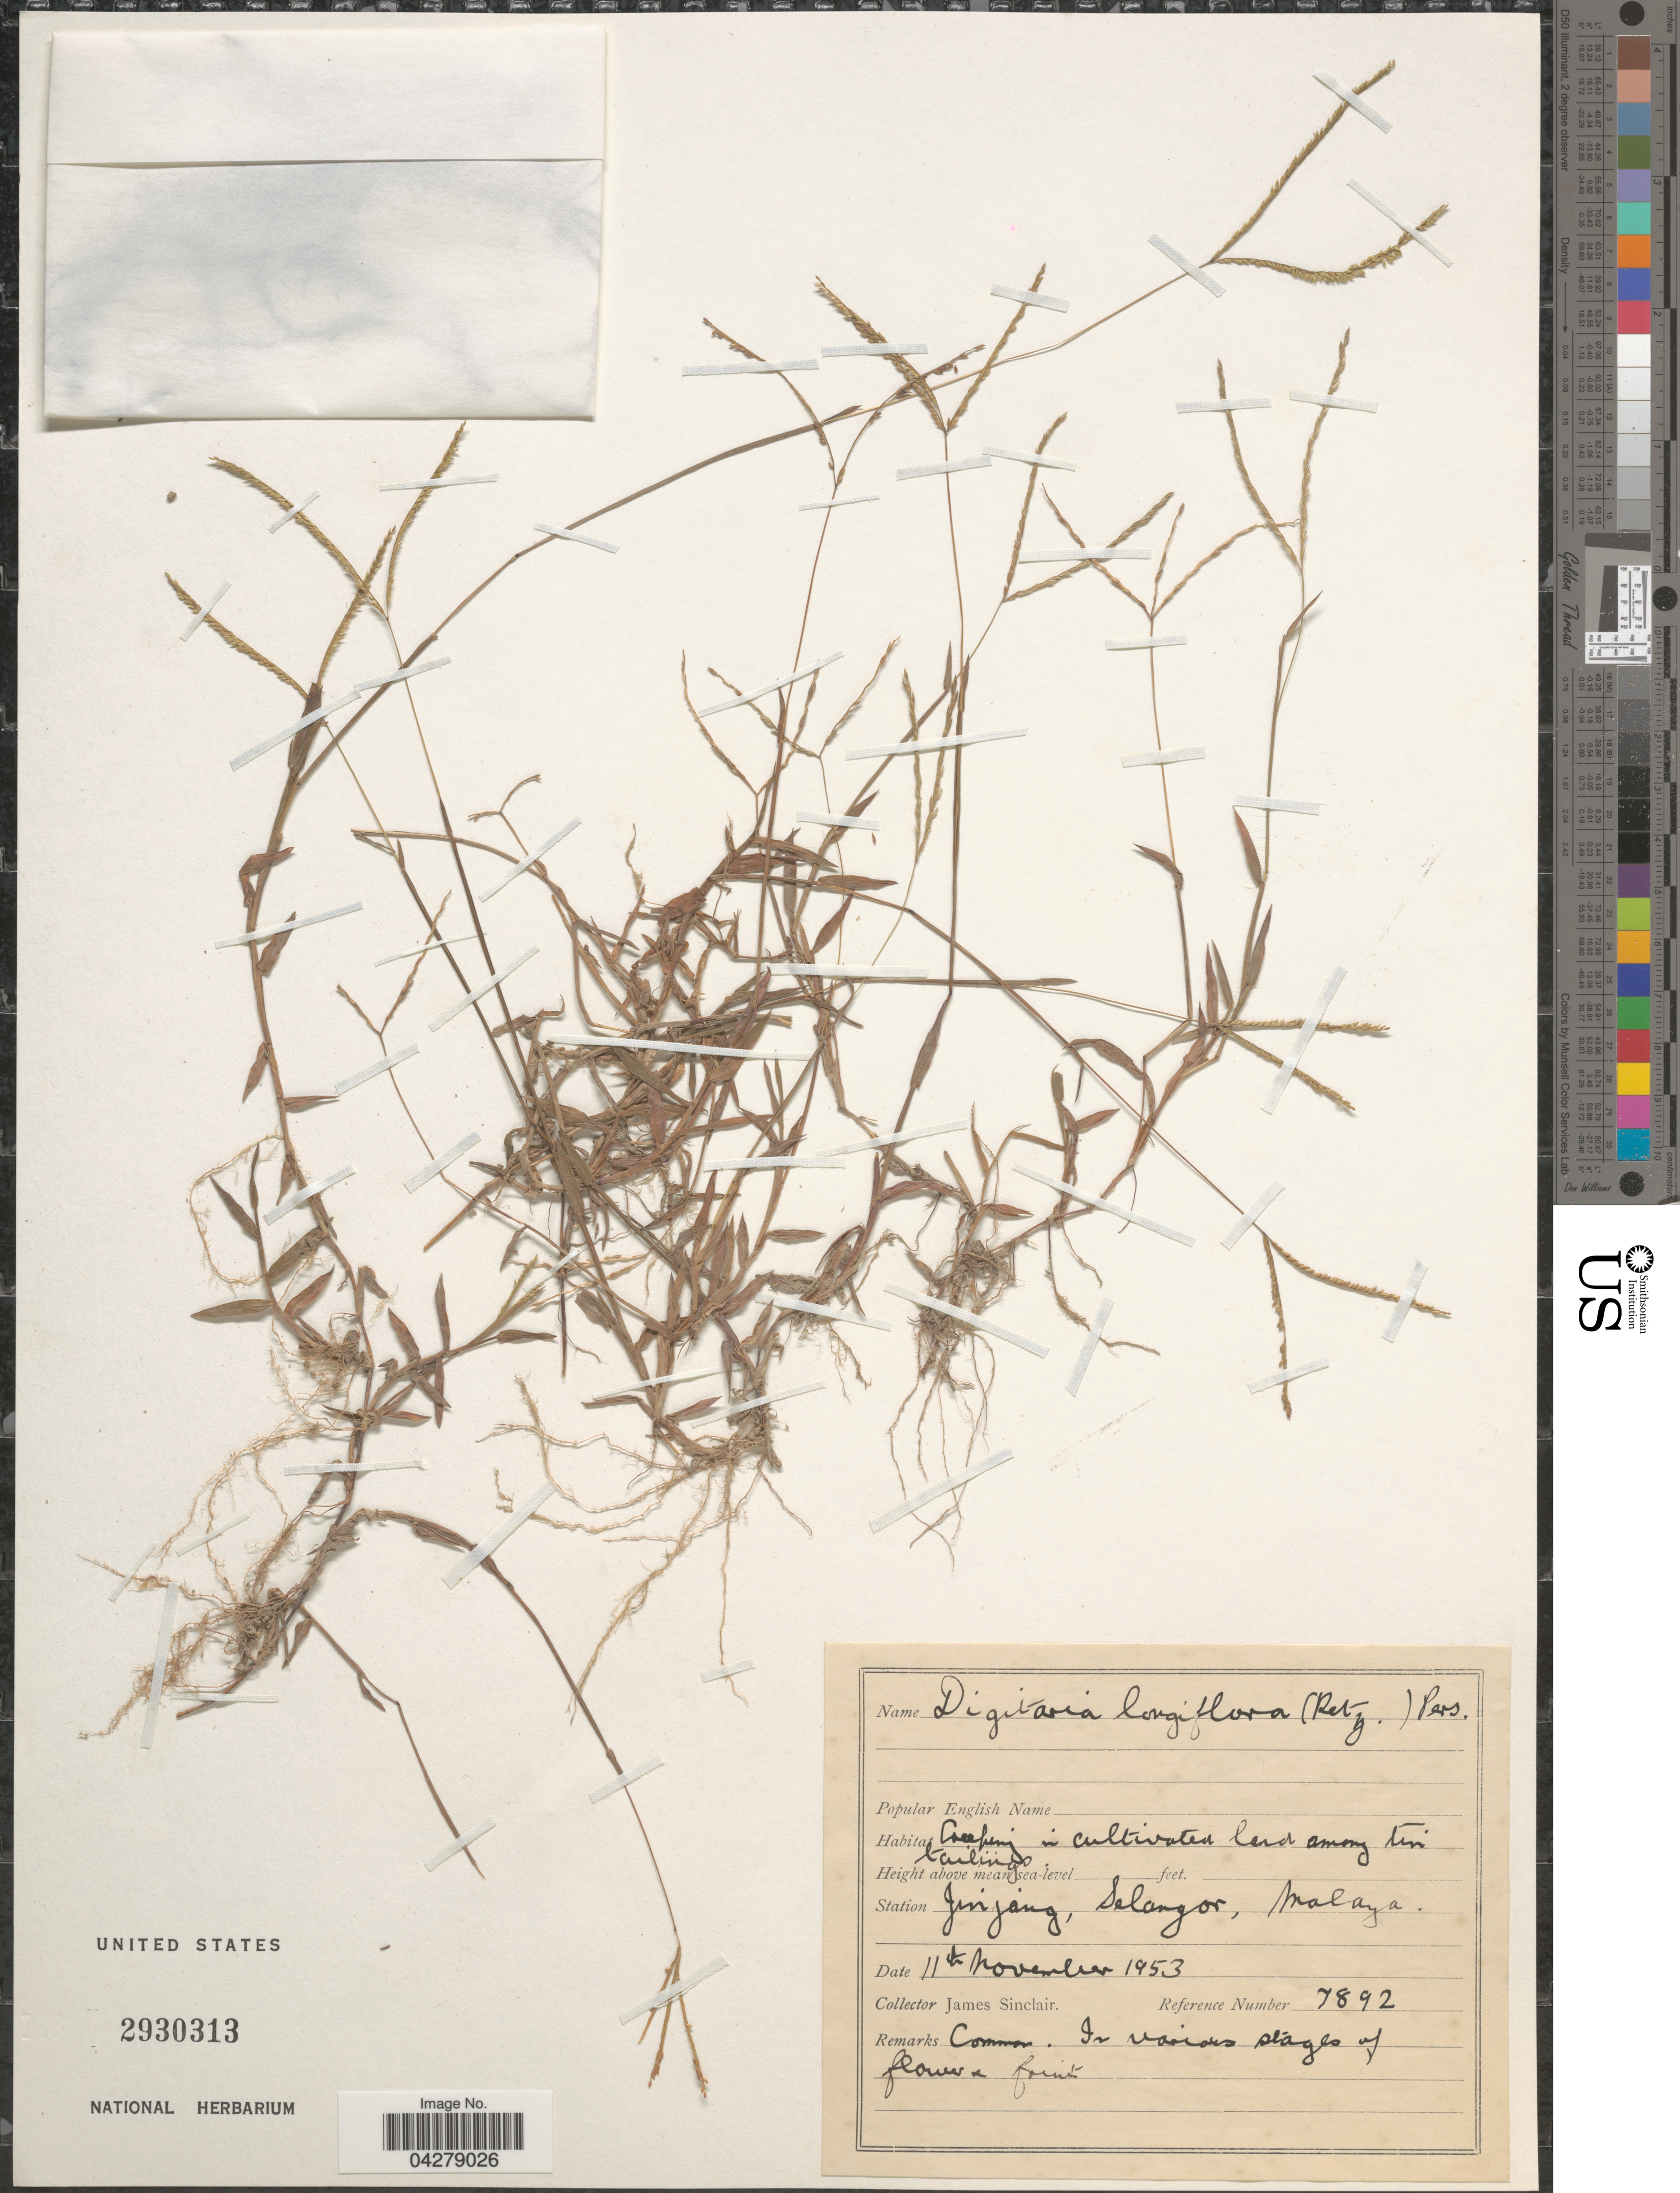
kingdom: Plantae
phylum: Tracheophyta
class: Liliopsida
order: Poales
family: Poaceae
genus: Digitaria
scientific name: Digitaria longiflora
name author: (Retz.) Pers.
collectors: J. Sinclair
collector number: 7892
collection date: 1953-11-11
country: Malaysia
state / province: Selangor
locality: Creeping in cultivated land among tin tailing. Jinjang, Malaya.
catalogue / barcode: US 2930313